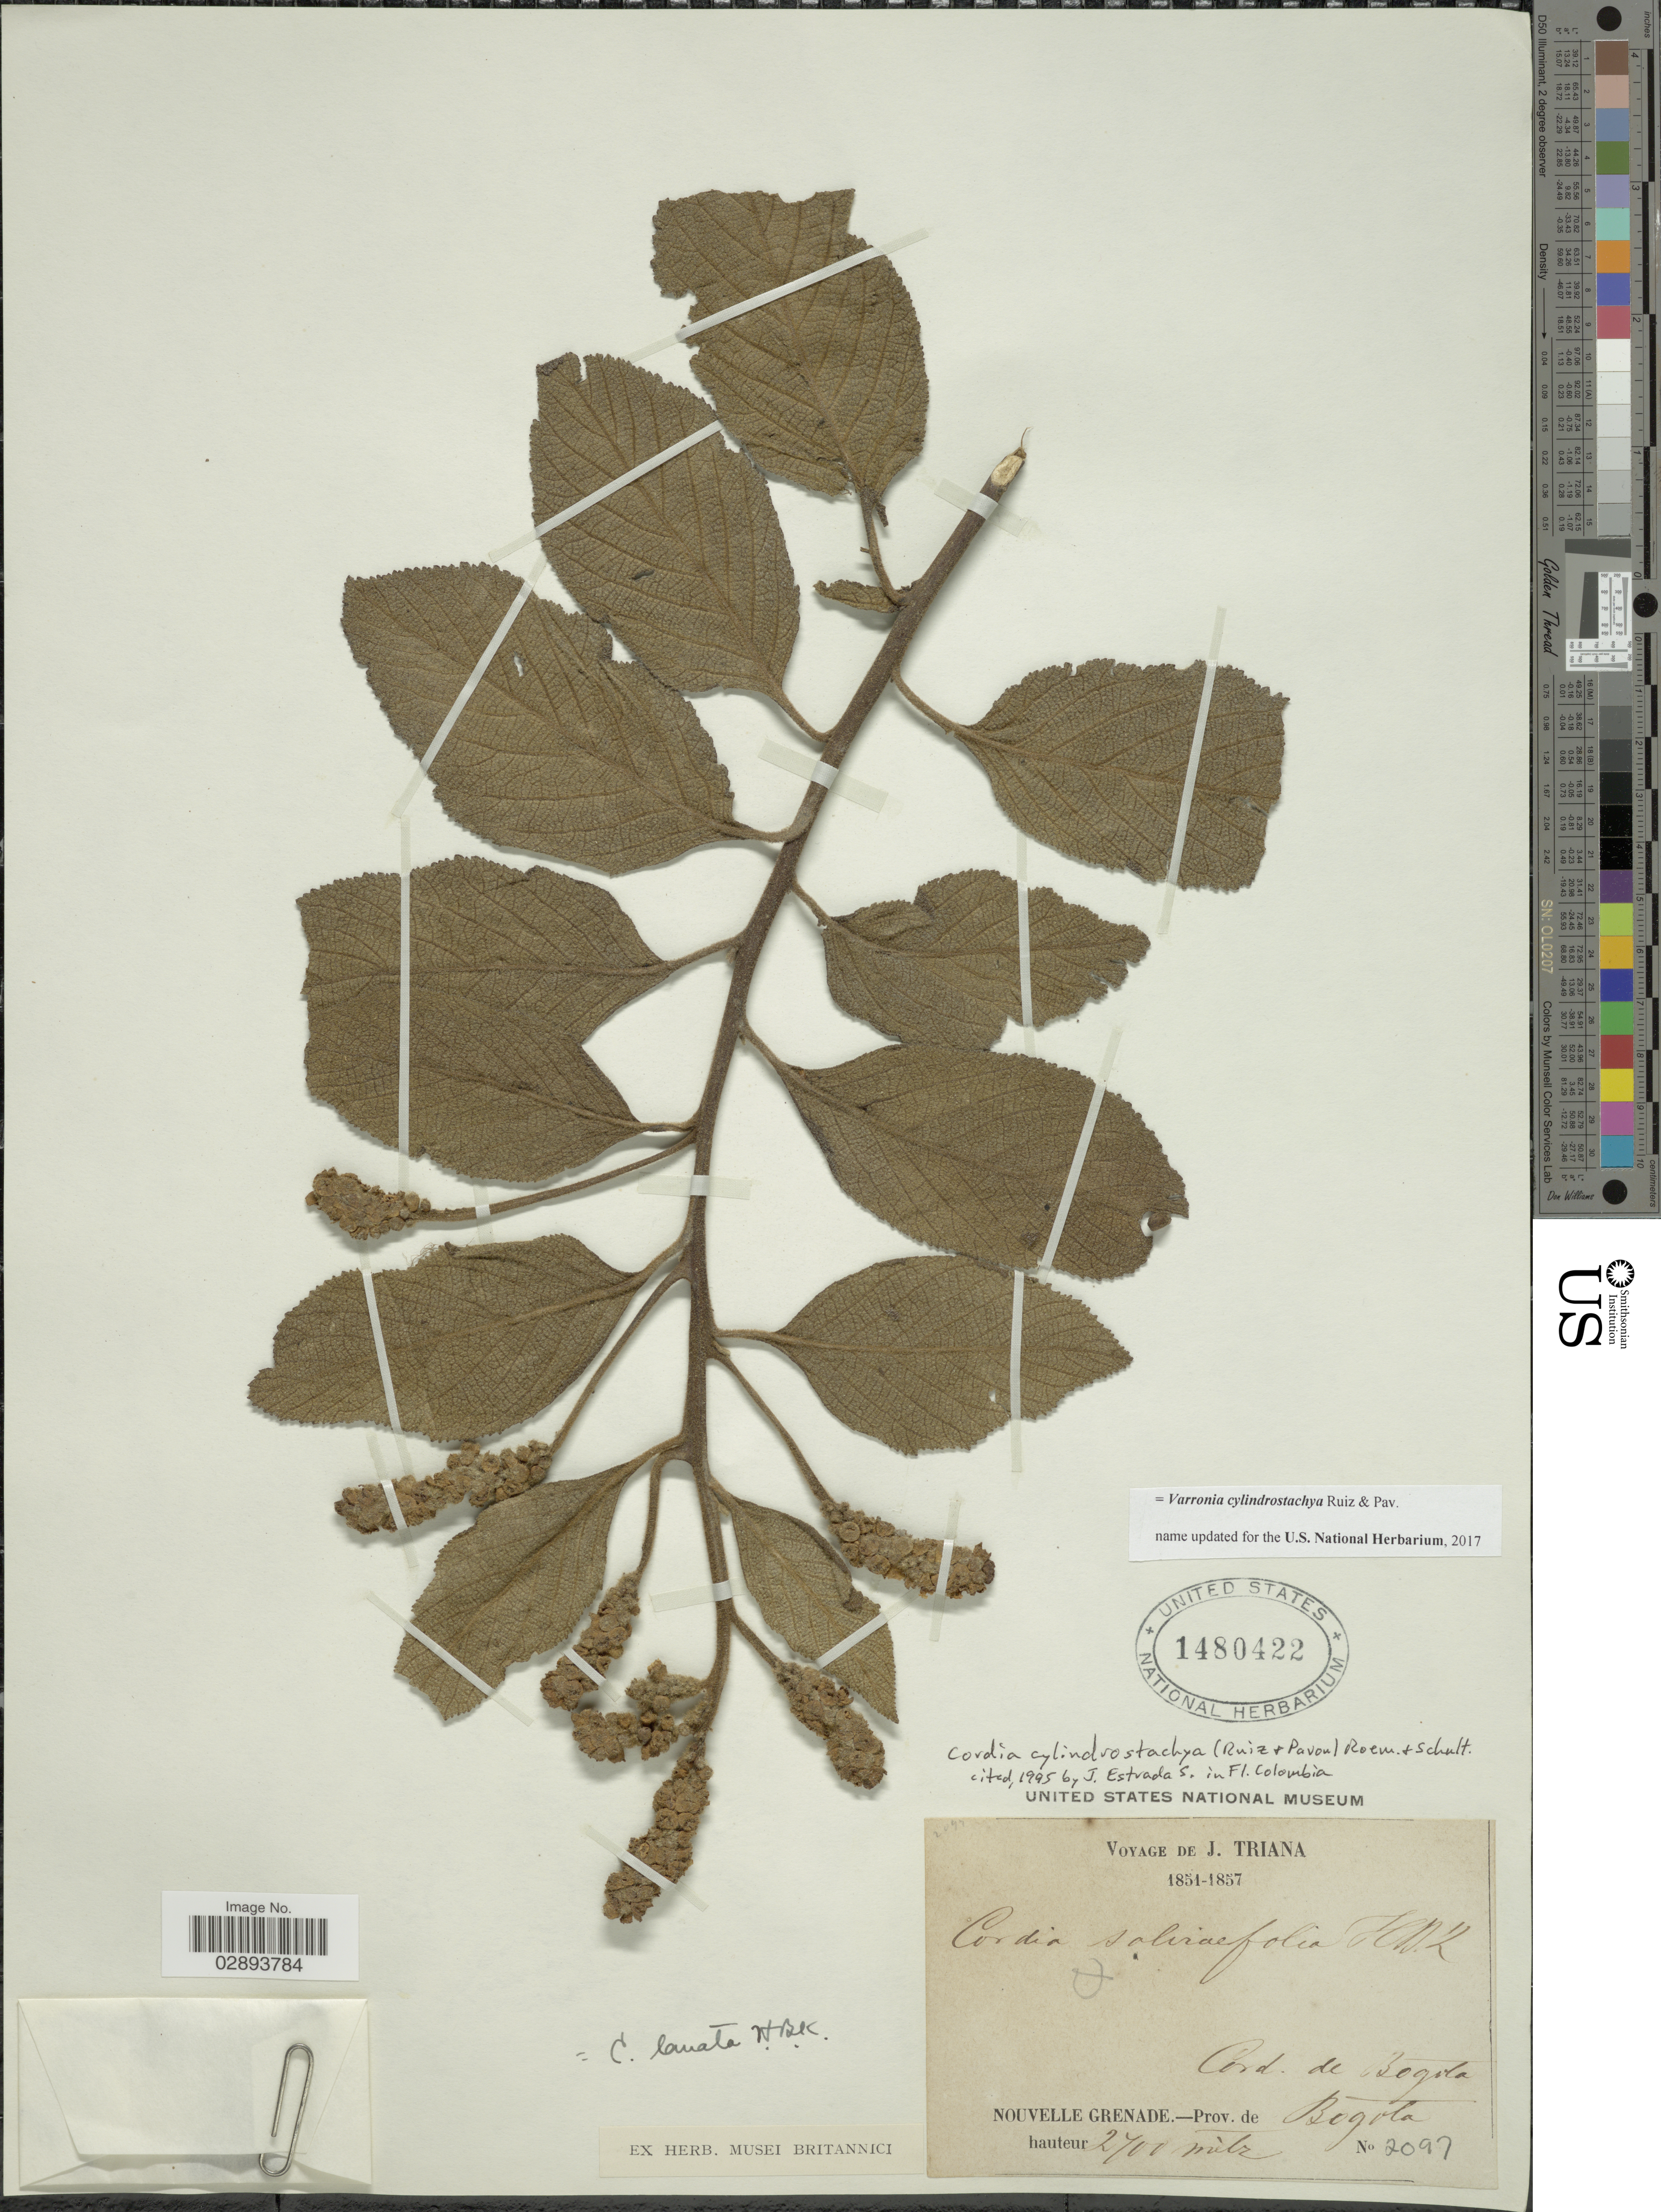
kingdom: Plantae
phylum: Tracheophyta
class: Magnoliopsida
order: Boraginales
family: Cordiaceae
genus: Varronia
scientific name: Varronia cylindrostachya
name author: Ruiz & Pav.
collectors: J. Triana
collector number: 2097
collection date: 1851/1857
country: Colombia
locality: Cord. de Bogota, Nouvelle Grenade, Prov. de Bogota.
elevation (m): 2700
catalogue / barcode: US 1480422